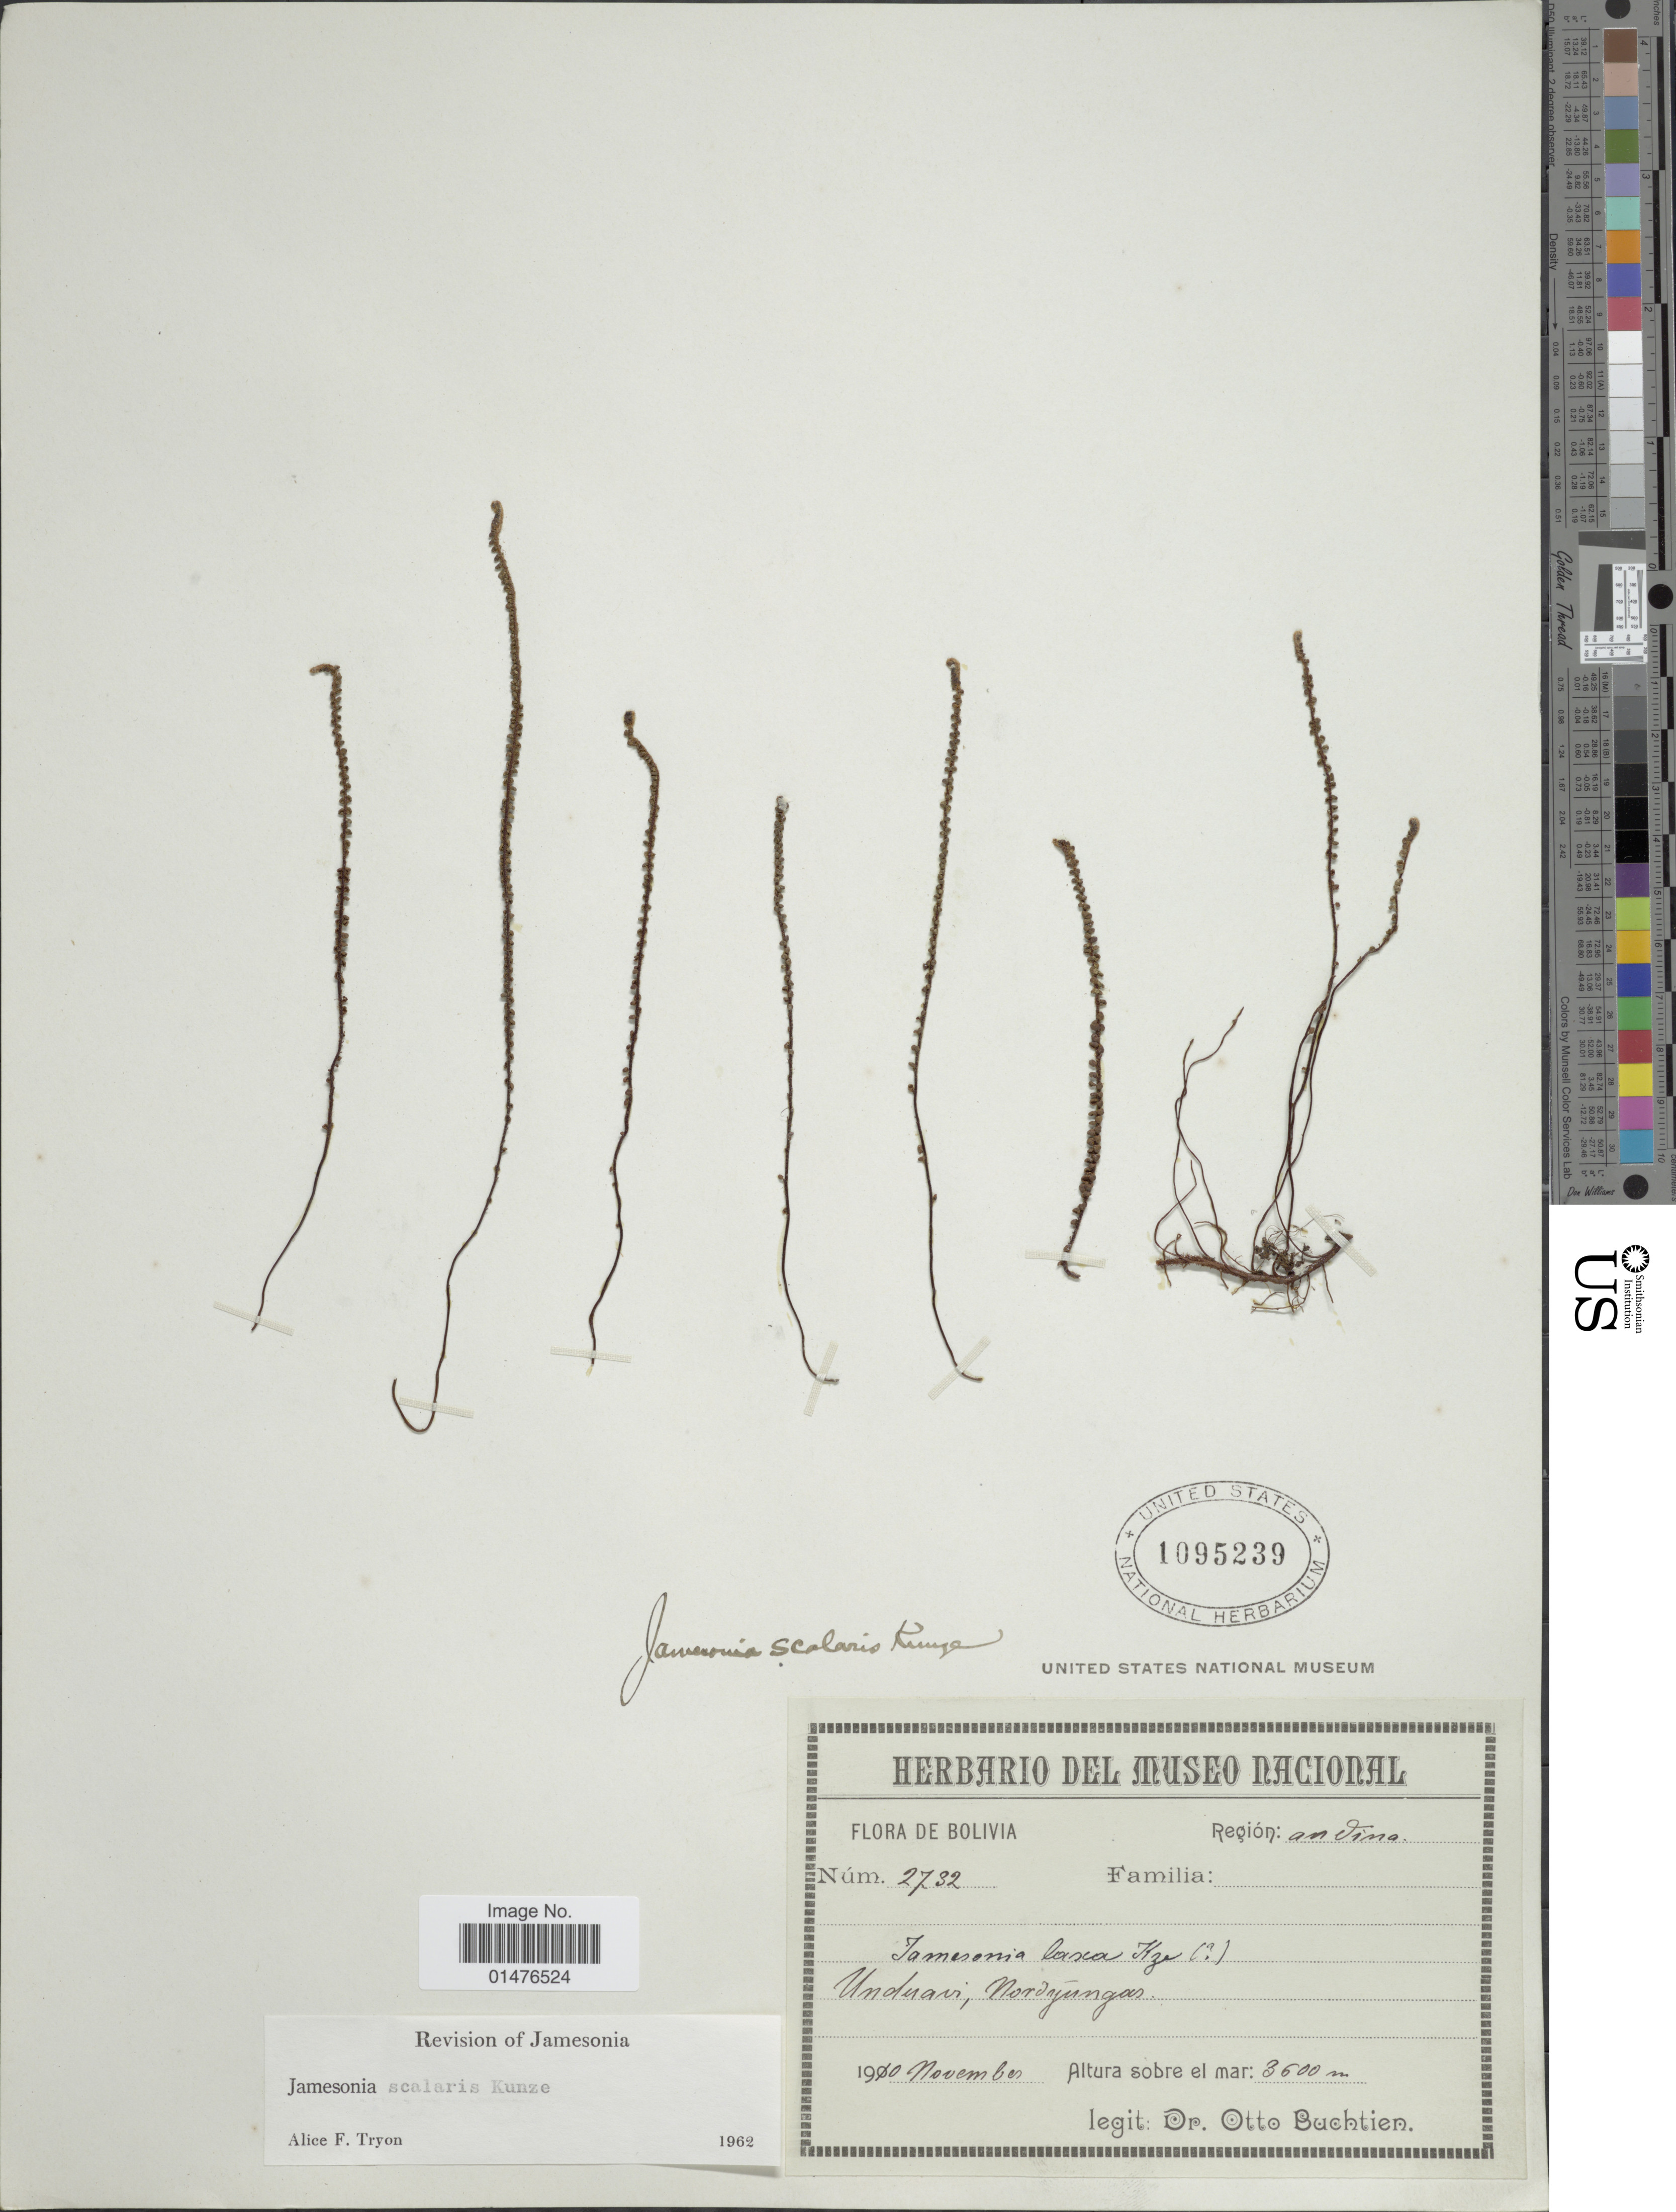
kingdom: Plantae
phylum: Tracheophyta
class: Polypodiopsida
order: Polypodiales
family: Pteridaceae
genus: Jamesonia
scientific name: Jamesonia scalaris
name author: Kunze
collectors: O. Buchtien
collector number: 2732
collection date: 1910-11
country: Bolivia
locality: Unduavi, Nordyungas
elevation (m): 3600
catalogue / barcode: US 1095239